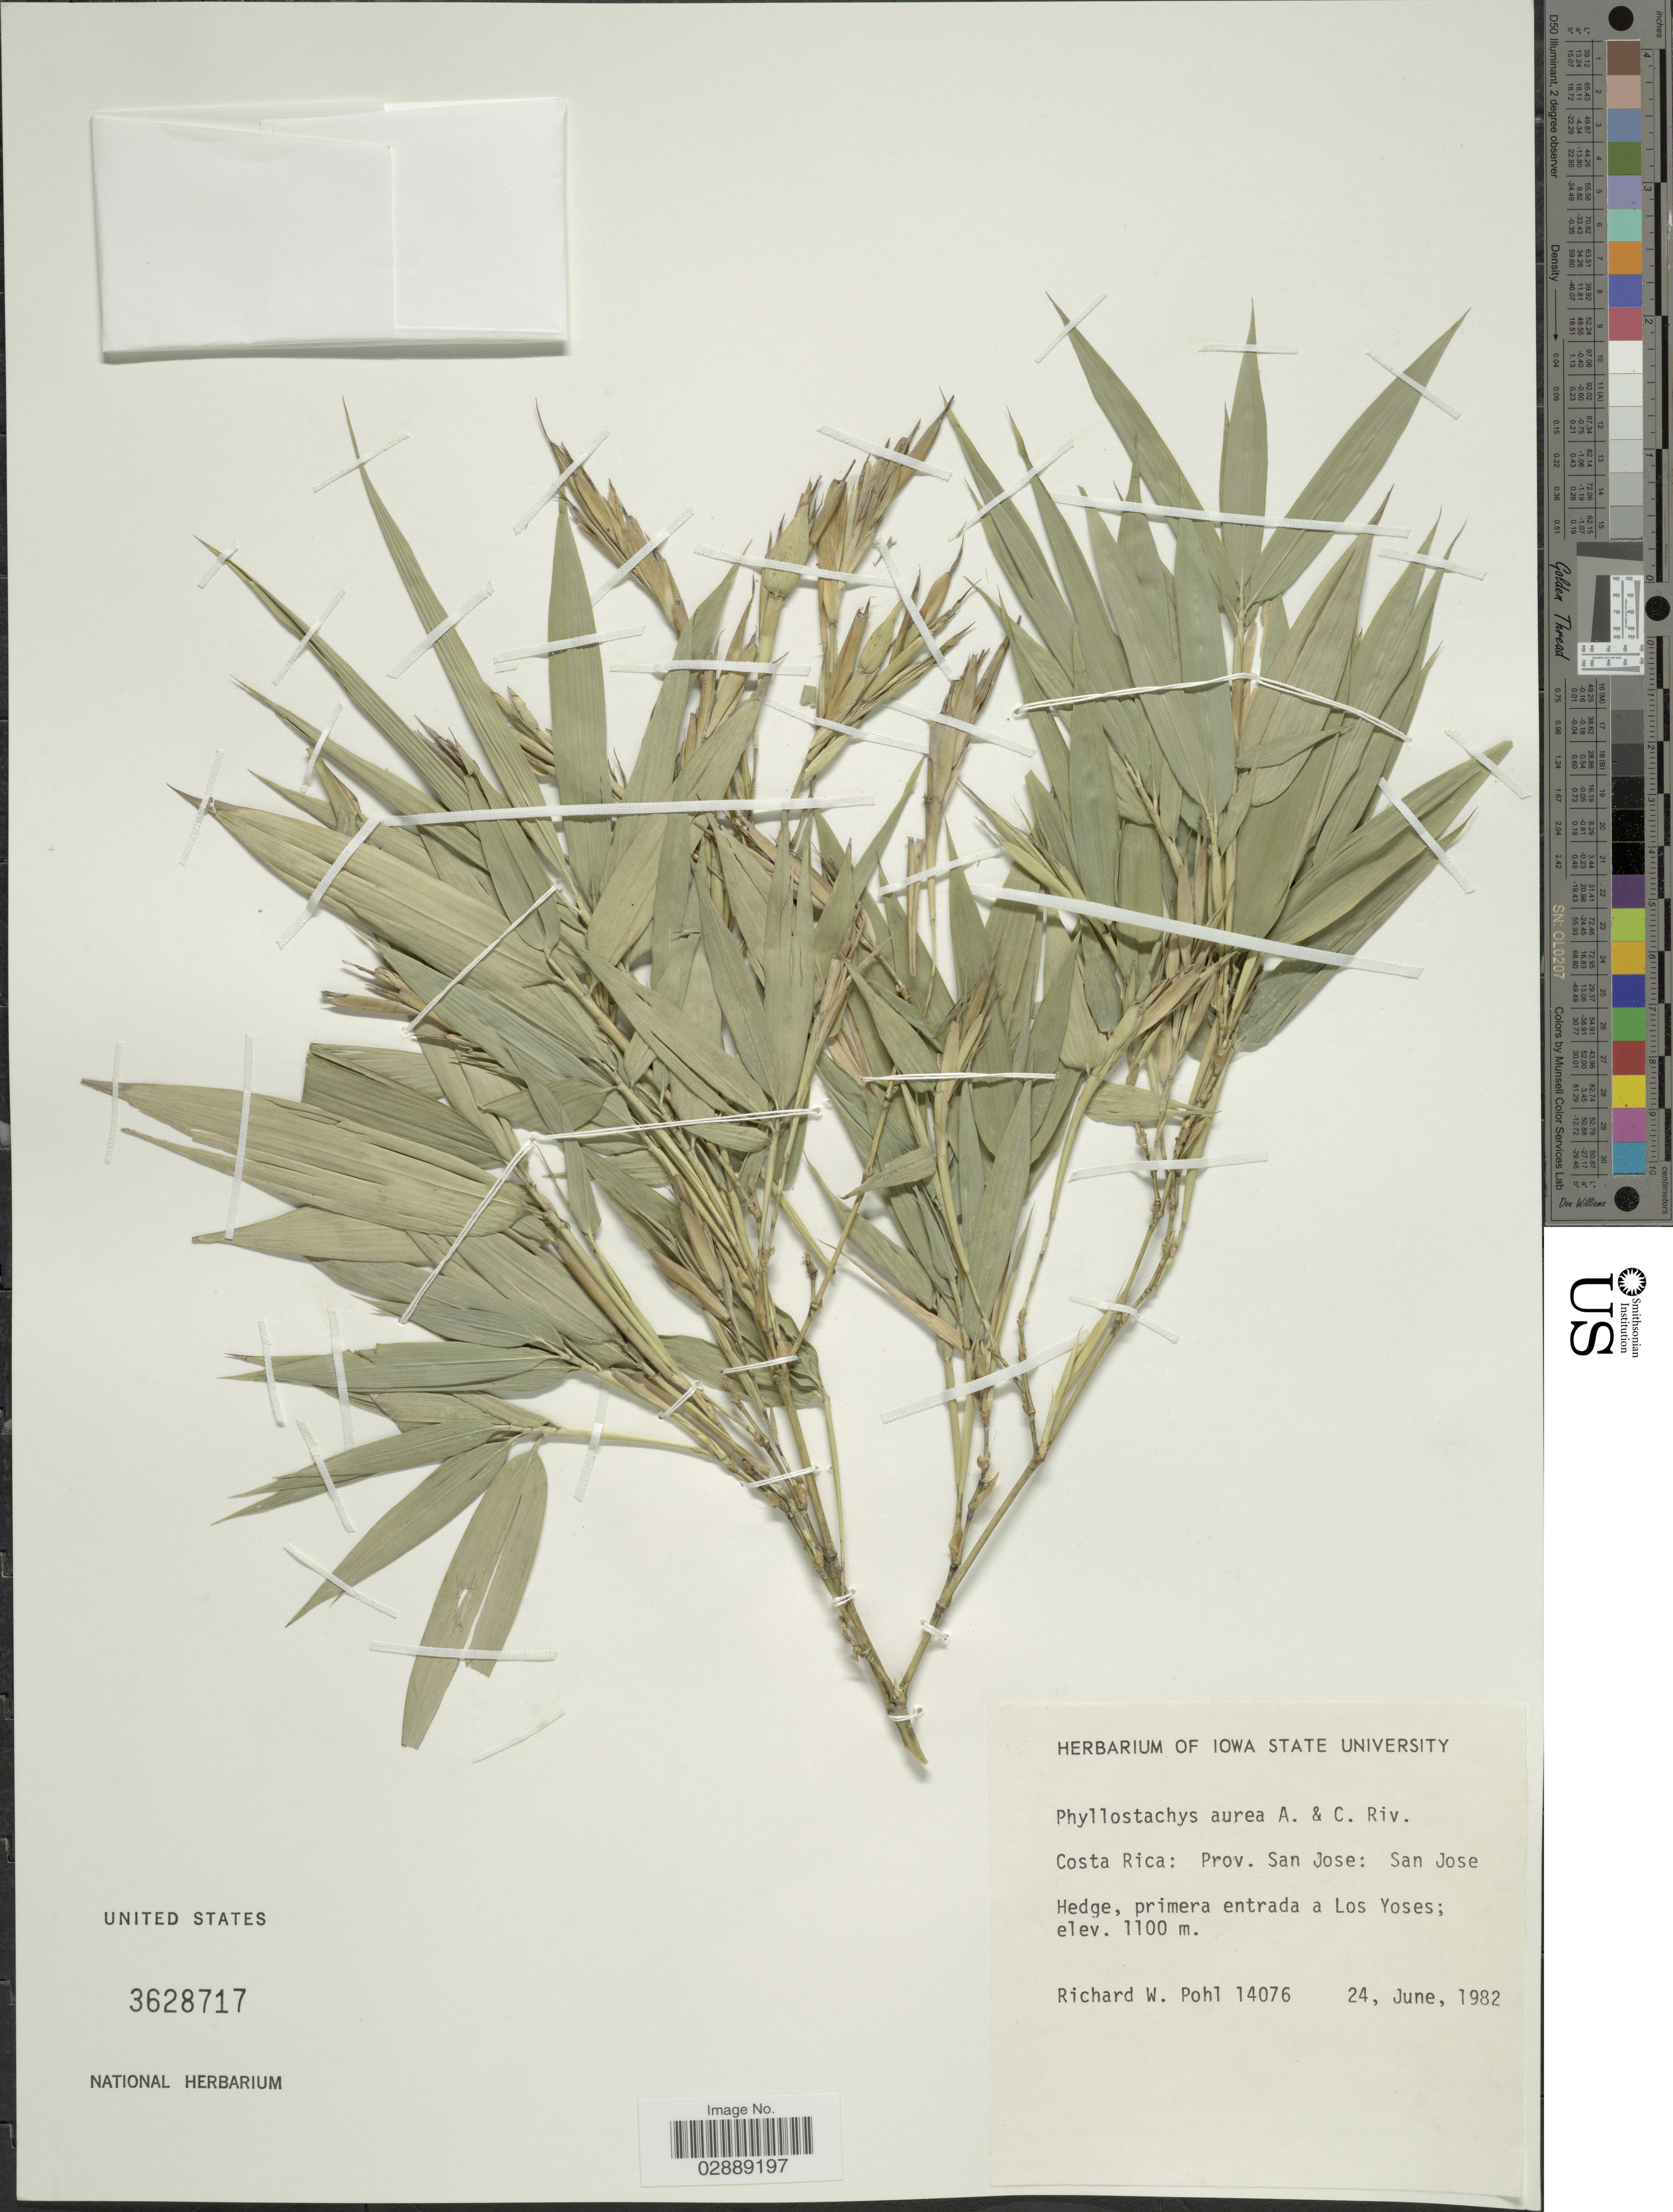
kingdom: Plantae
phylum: Tracheophyta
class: Liliopsida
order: Poales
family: Poaceae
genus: Phyllostachys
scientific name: Phyllostachys aurea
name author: Rivière & C. Rivière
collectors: R. W. Pohl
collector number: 14076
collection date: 1982-06-24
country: Costa Rica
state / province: San José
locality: San Jose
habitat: Hedge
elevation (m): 1100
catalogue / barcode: US 3628717